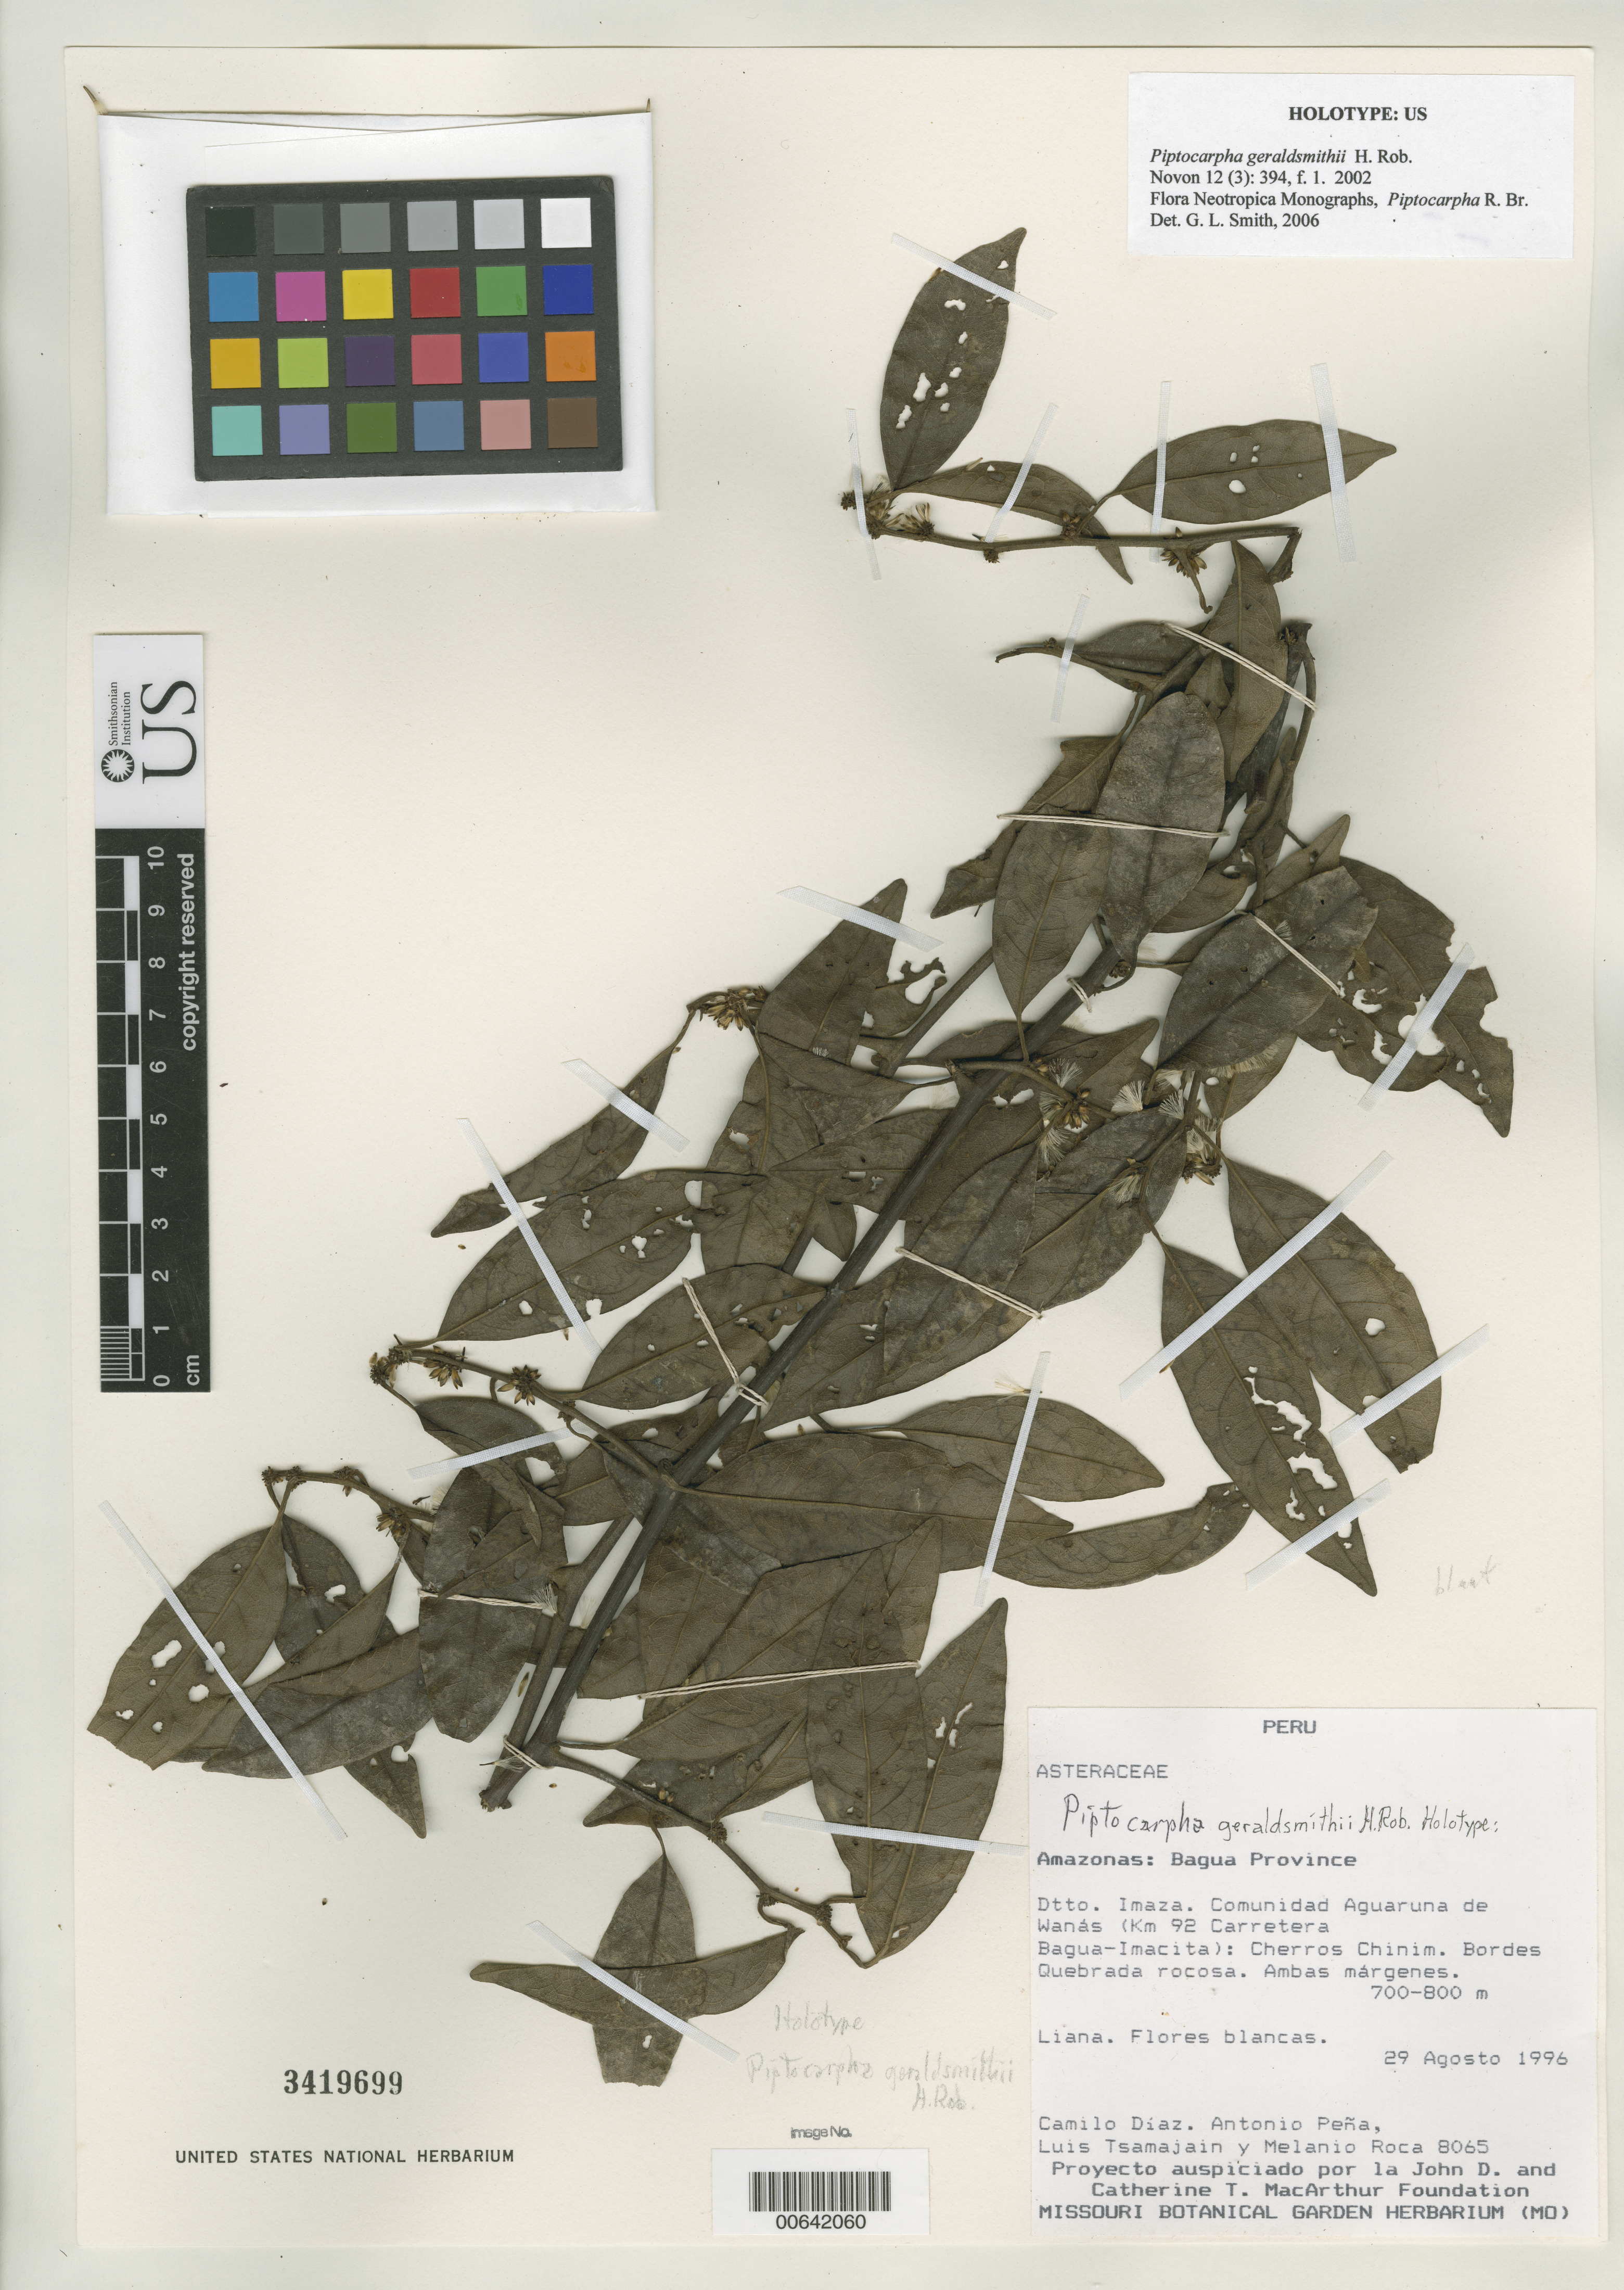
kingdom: Plantae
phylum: Tracheophyta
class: Magnoliopsida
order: Asterales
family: Asteraceae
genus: Piptocarpha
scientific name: Piptocarpha geraldsmithii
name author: H. Rob.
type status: Holotype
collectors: C. Díaz, A. Peña, L. Tsamajain & M. Roca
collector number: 8065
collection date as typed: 29 Aug 1996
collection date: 1996-08-29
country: Peru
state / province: Amazonas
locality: Amazonas: Bagua Province. Dtto. Imaza. Comunidad Aguaruna de Wanás (km 92 Carretera Bagua - Imacita): Cherros Chinim.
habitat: Bordes Quebrada rocosa.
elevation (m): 700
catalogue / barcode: US 3419699